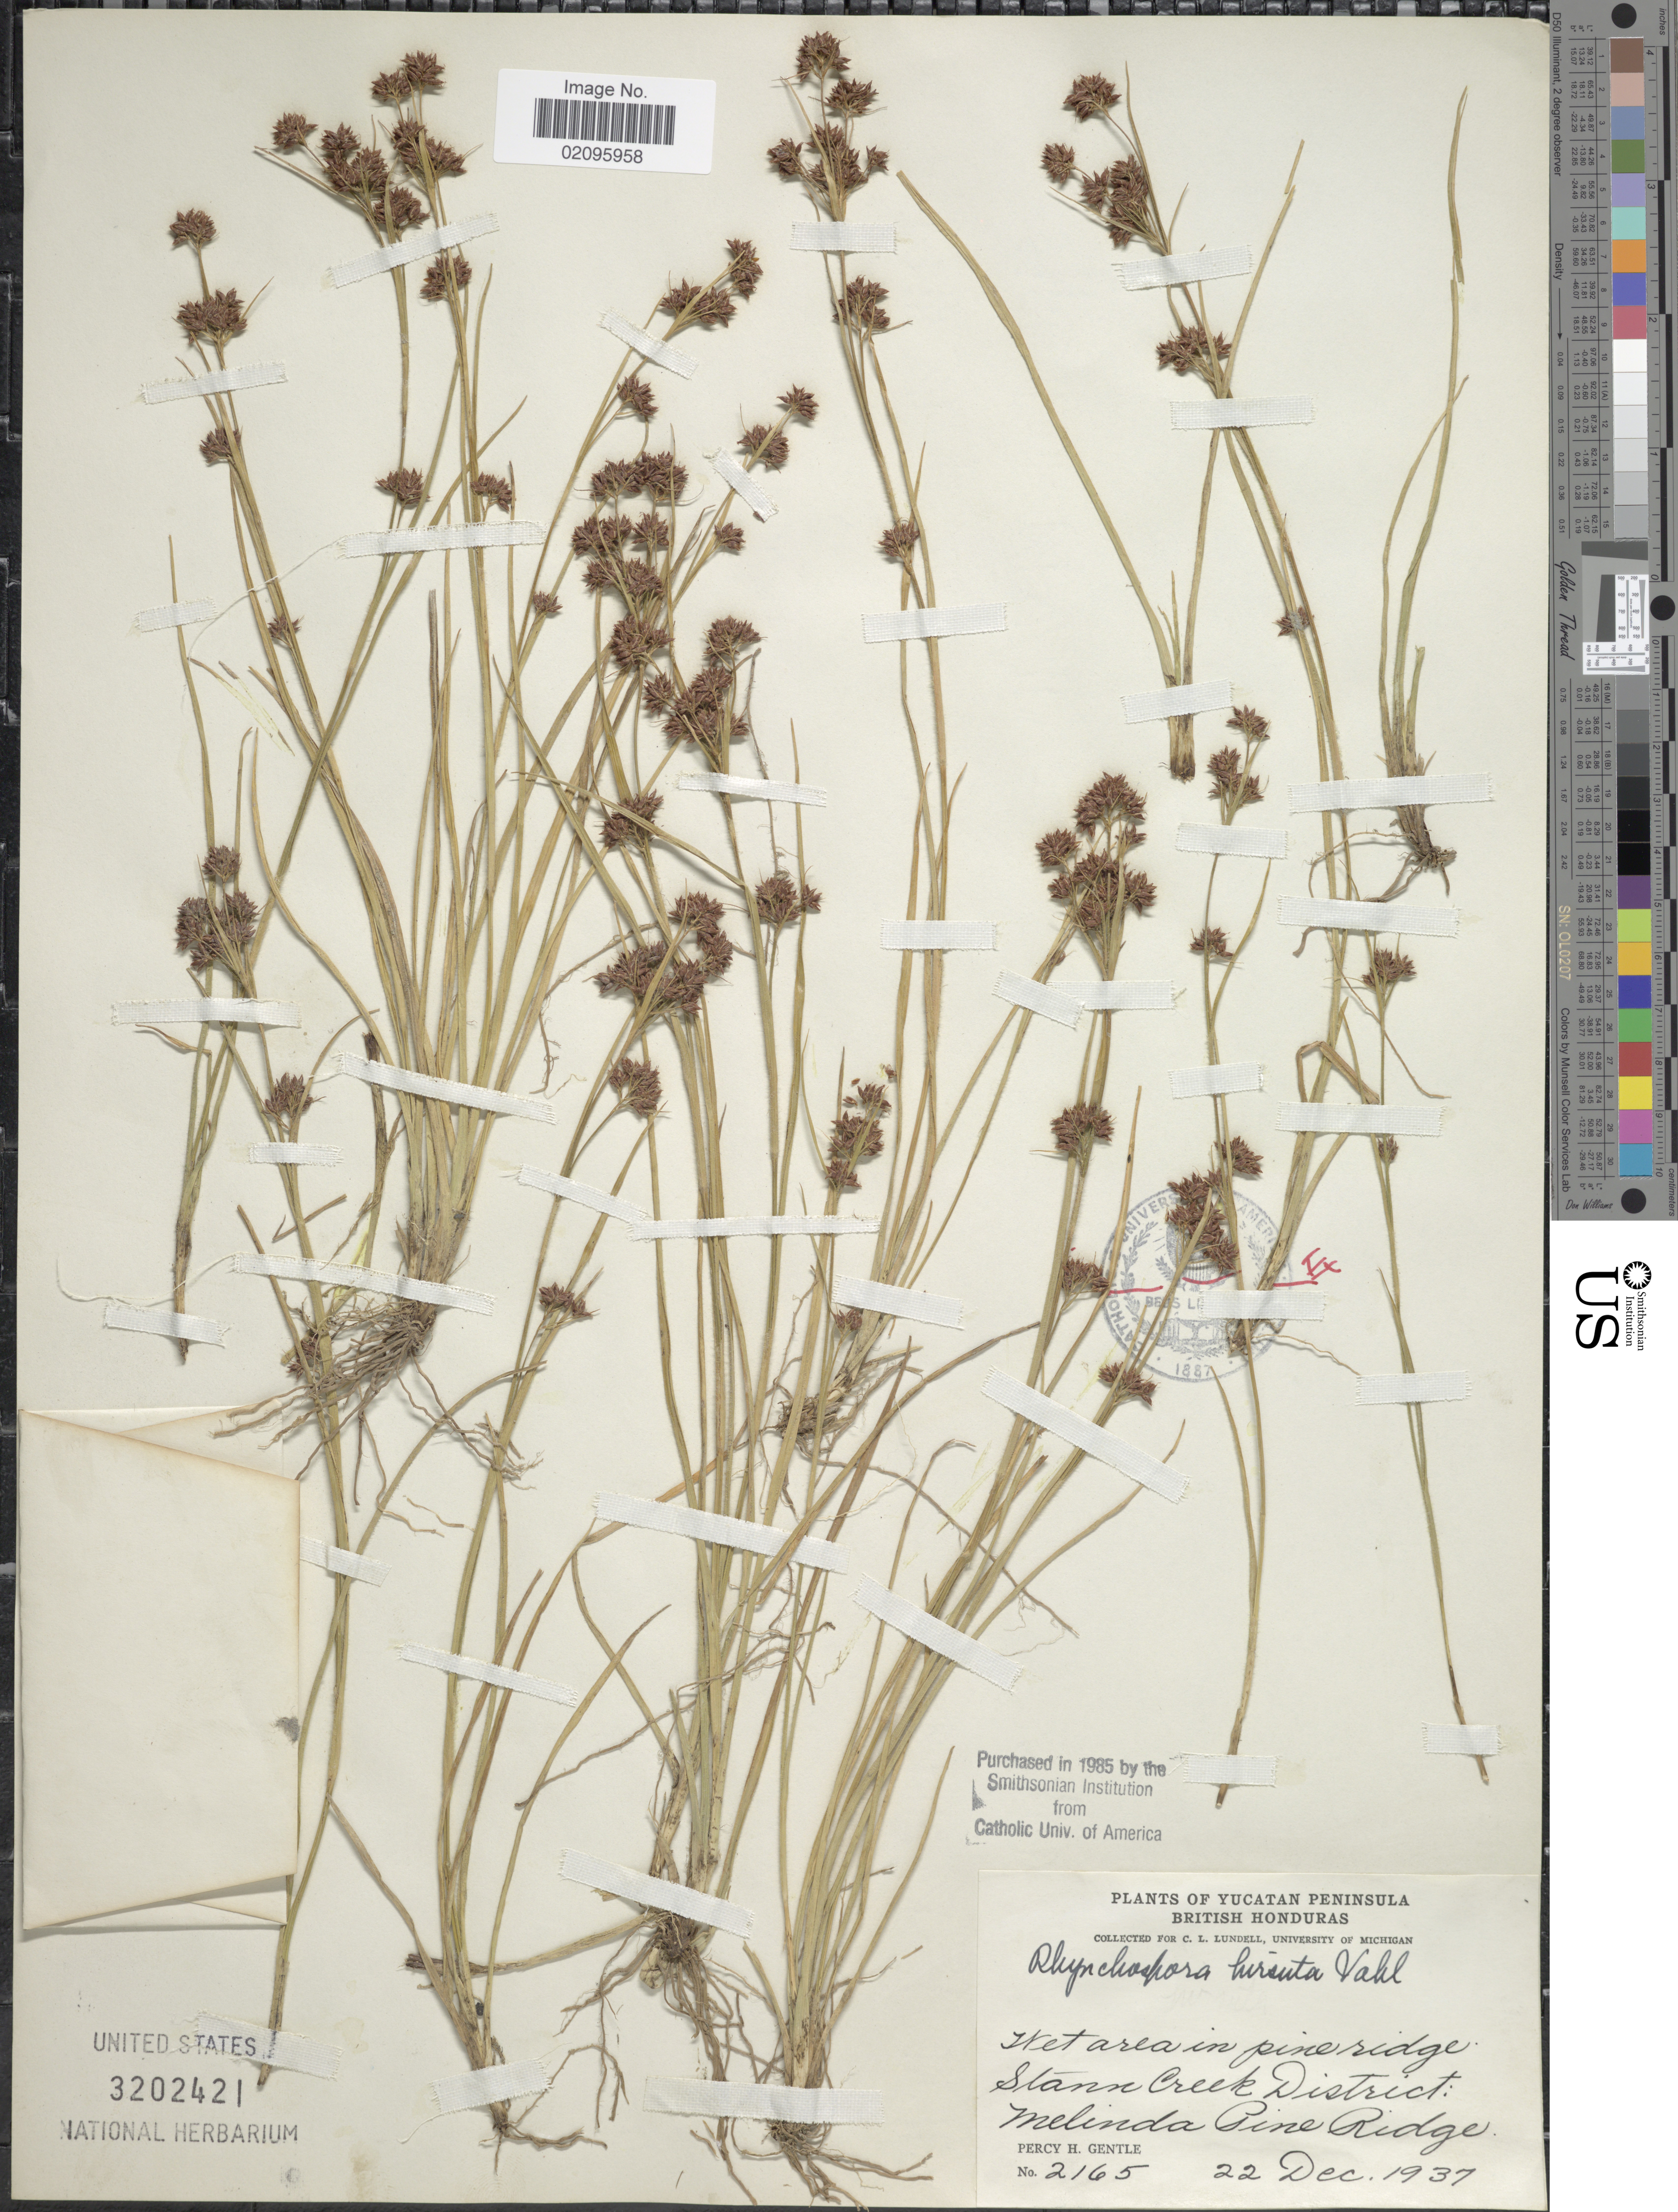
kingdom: Plantae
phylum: Tracheophyta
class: Liliopsida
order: Poales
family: Cyperaceae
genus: Rhynchospora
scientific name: Rhynchospora hirsuta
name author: (Vahl) Vahl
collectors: P. H. Gentle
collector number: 2165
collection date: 1937-12-22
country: Belize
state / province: Stann Creek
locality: British Honduras, Yucatan Peninsula, Melinda Pine Ridge.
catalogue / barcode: US 3202421